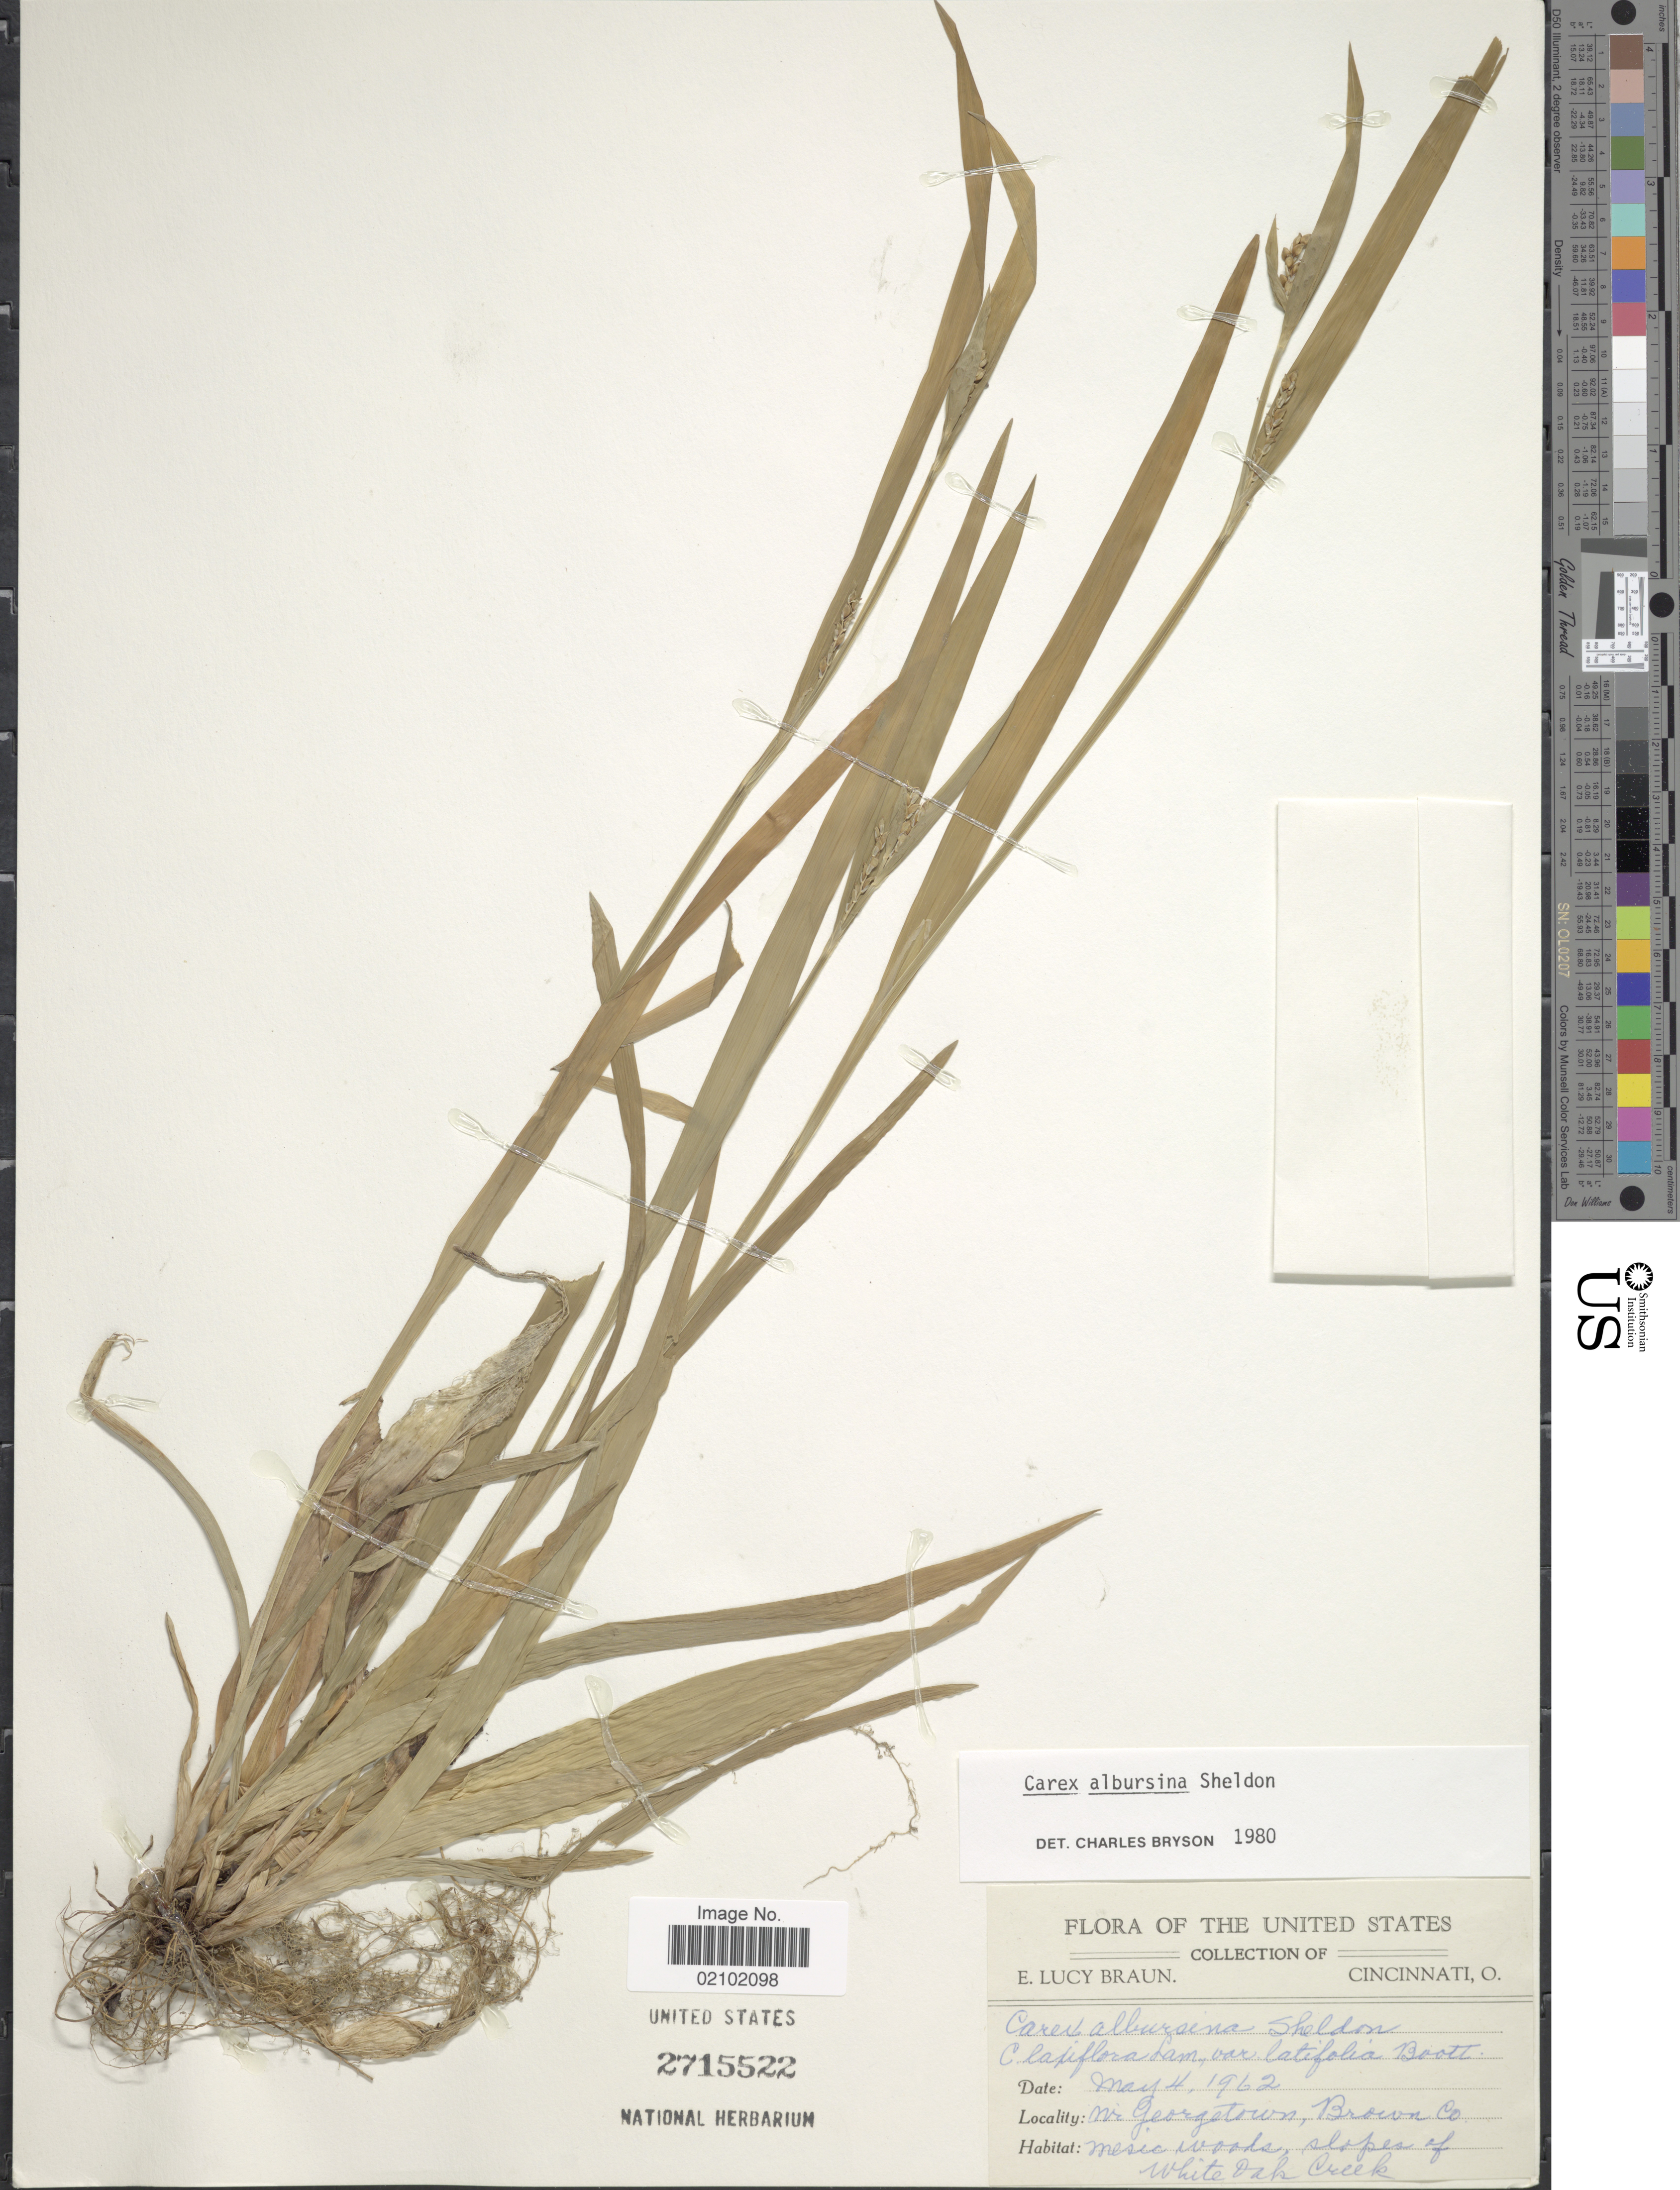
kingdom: Plantae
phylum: Tracheophyta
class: Liliopsida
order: Poales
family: Cyperaceae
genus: Carex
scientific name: Carex albursina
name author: E. Sheld.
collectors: E. L. Braun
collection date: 1962-05-04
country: United States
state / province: Ohio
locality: Nr Georgetown, Brown Co. slopes of White Oak Creek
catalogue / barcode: US 2715522